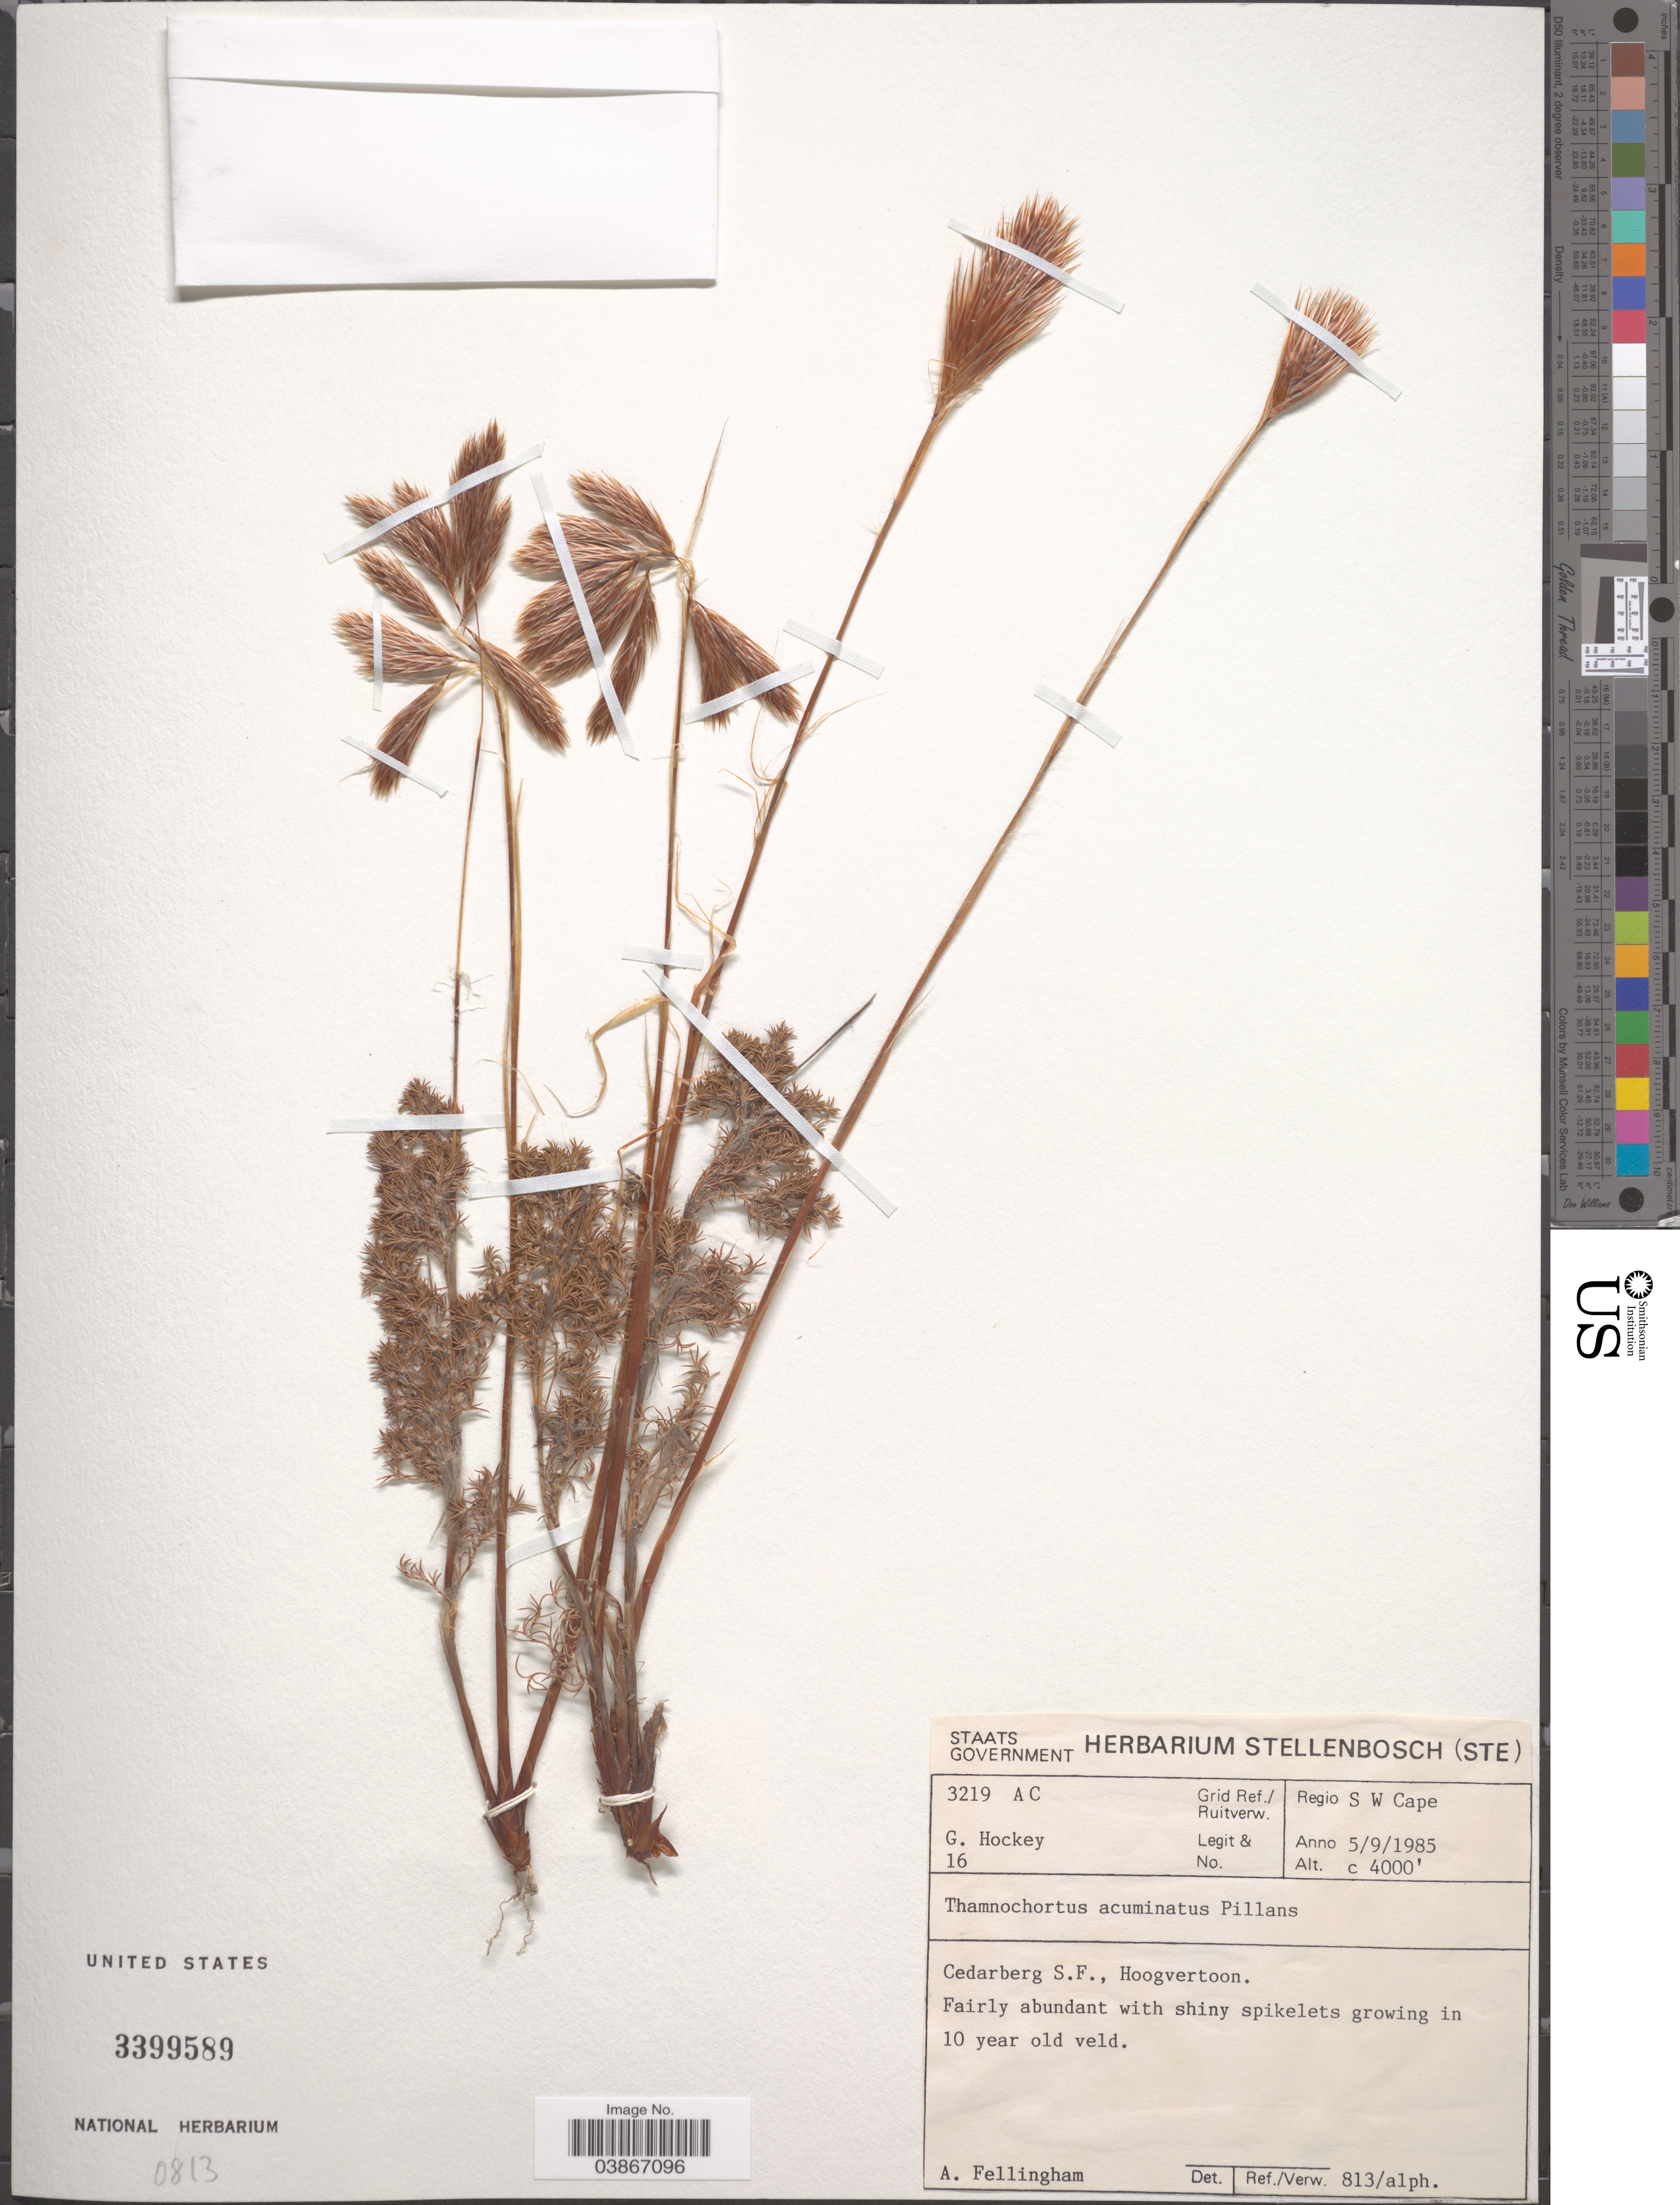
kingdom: Plantae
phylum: Tracheophyta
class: Liliopsida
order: Poales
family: Restionaceae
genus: Thamnochortus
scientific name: Thamnochortus acuminatus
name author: Pillans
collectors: G. Hockey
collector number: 16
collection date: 1985-09-05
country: South Africa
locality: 3219 AC Grid Ref./ Ruitverw. Regio S W Cape. Cedarberg S.F., Hoogvertoon.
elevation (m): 1219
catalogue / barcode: US 3399589